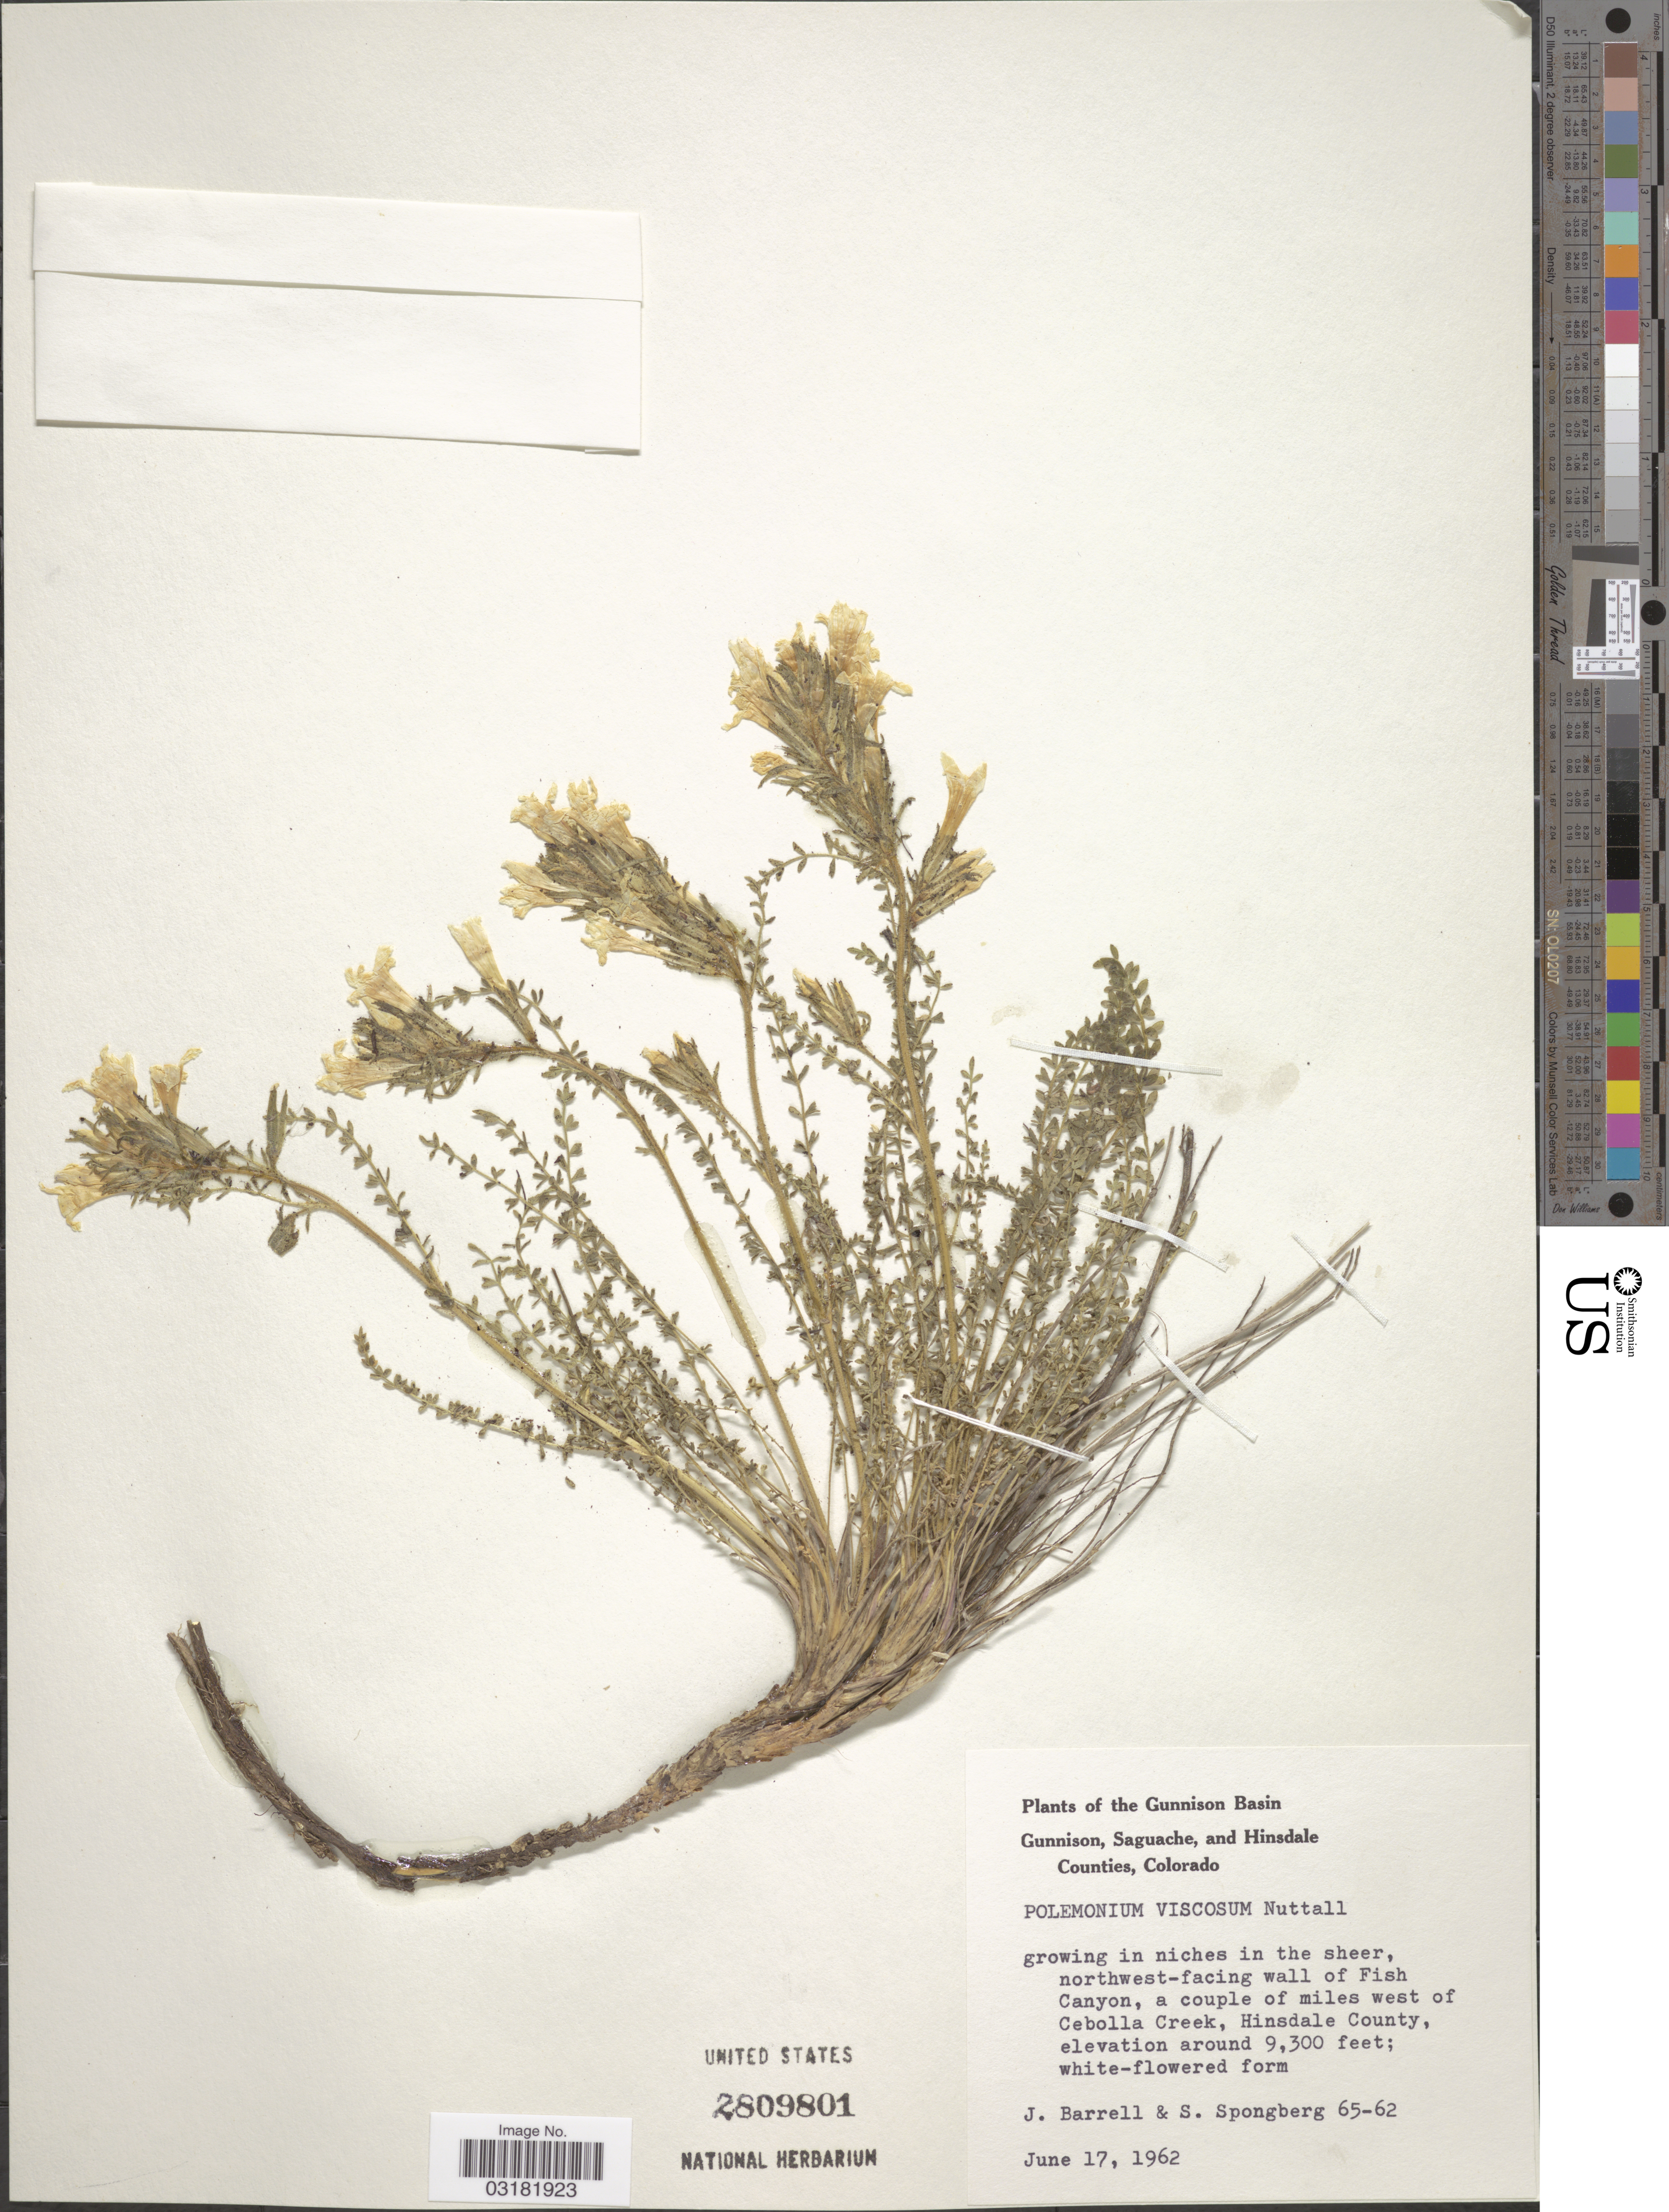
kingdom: Plantae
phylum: Tracheophyta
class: Magnoliopsida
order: Ericales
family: Polemoniaceae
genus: Polemonium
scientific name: Polemonium viscosum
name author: Nutt.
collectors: J. Barrell & S. A.Spongberg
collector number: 65-62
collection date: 1962-06-17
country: United States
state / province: Colorado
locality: The Gunnison Basin, Gunnison, Saguache, and Hinsdale Counties, growing in niches in the sheer, northwest-facing wall of Fish Canyon, a couple of miles west of Cebolla Creek, Hinsdale County.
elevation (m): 2835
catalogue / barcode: US 2809801